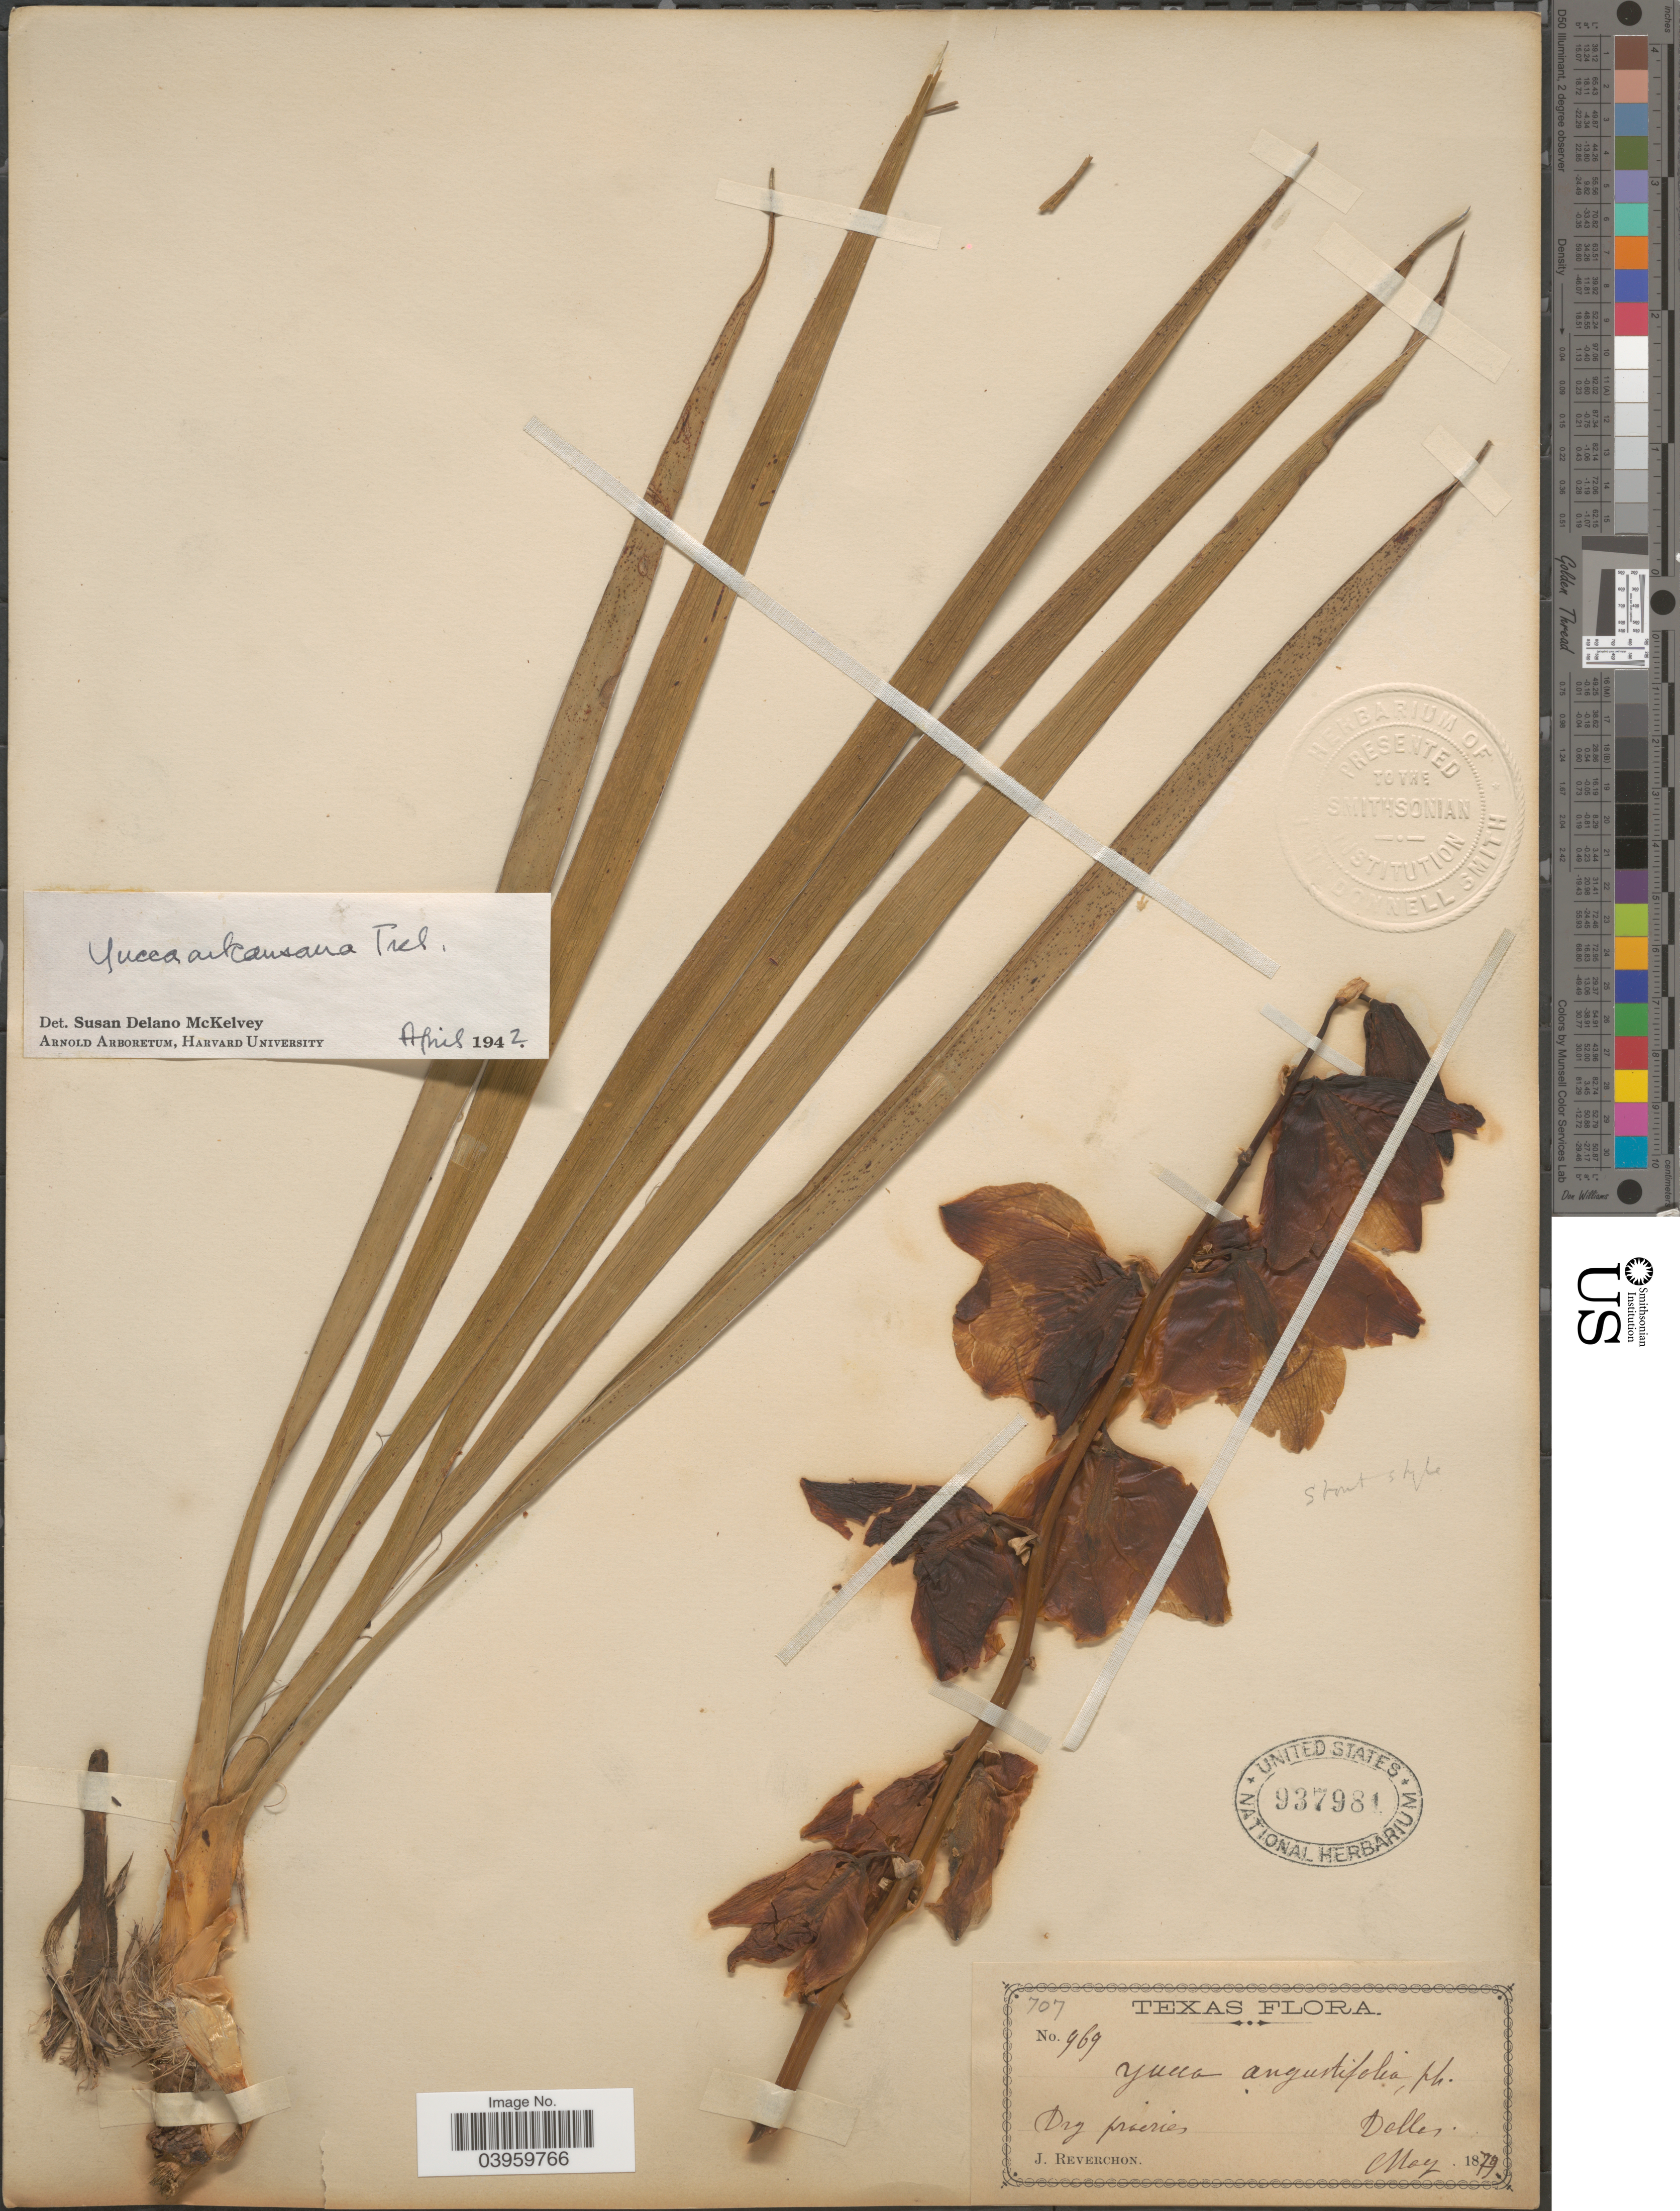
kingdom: Plantae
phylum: Tracheophyta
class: Liliopsida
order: Asparagales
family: Asparagaceae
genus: Yucca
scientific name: Yucca arkansana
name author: Trel.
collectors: J. Reverchon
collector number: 969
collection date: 1879-05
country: United States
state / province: Texas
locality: Dallas.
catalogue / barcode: US 937981